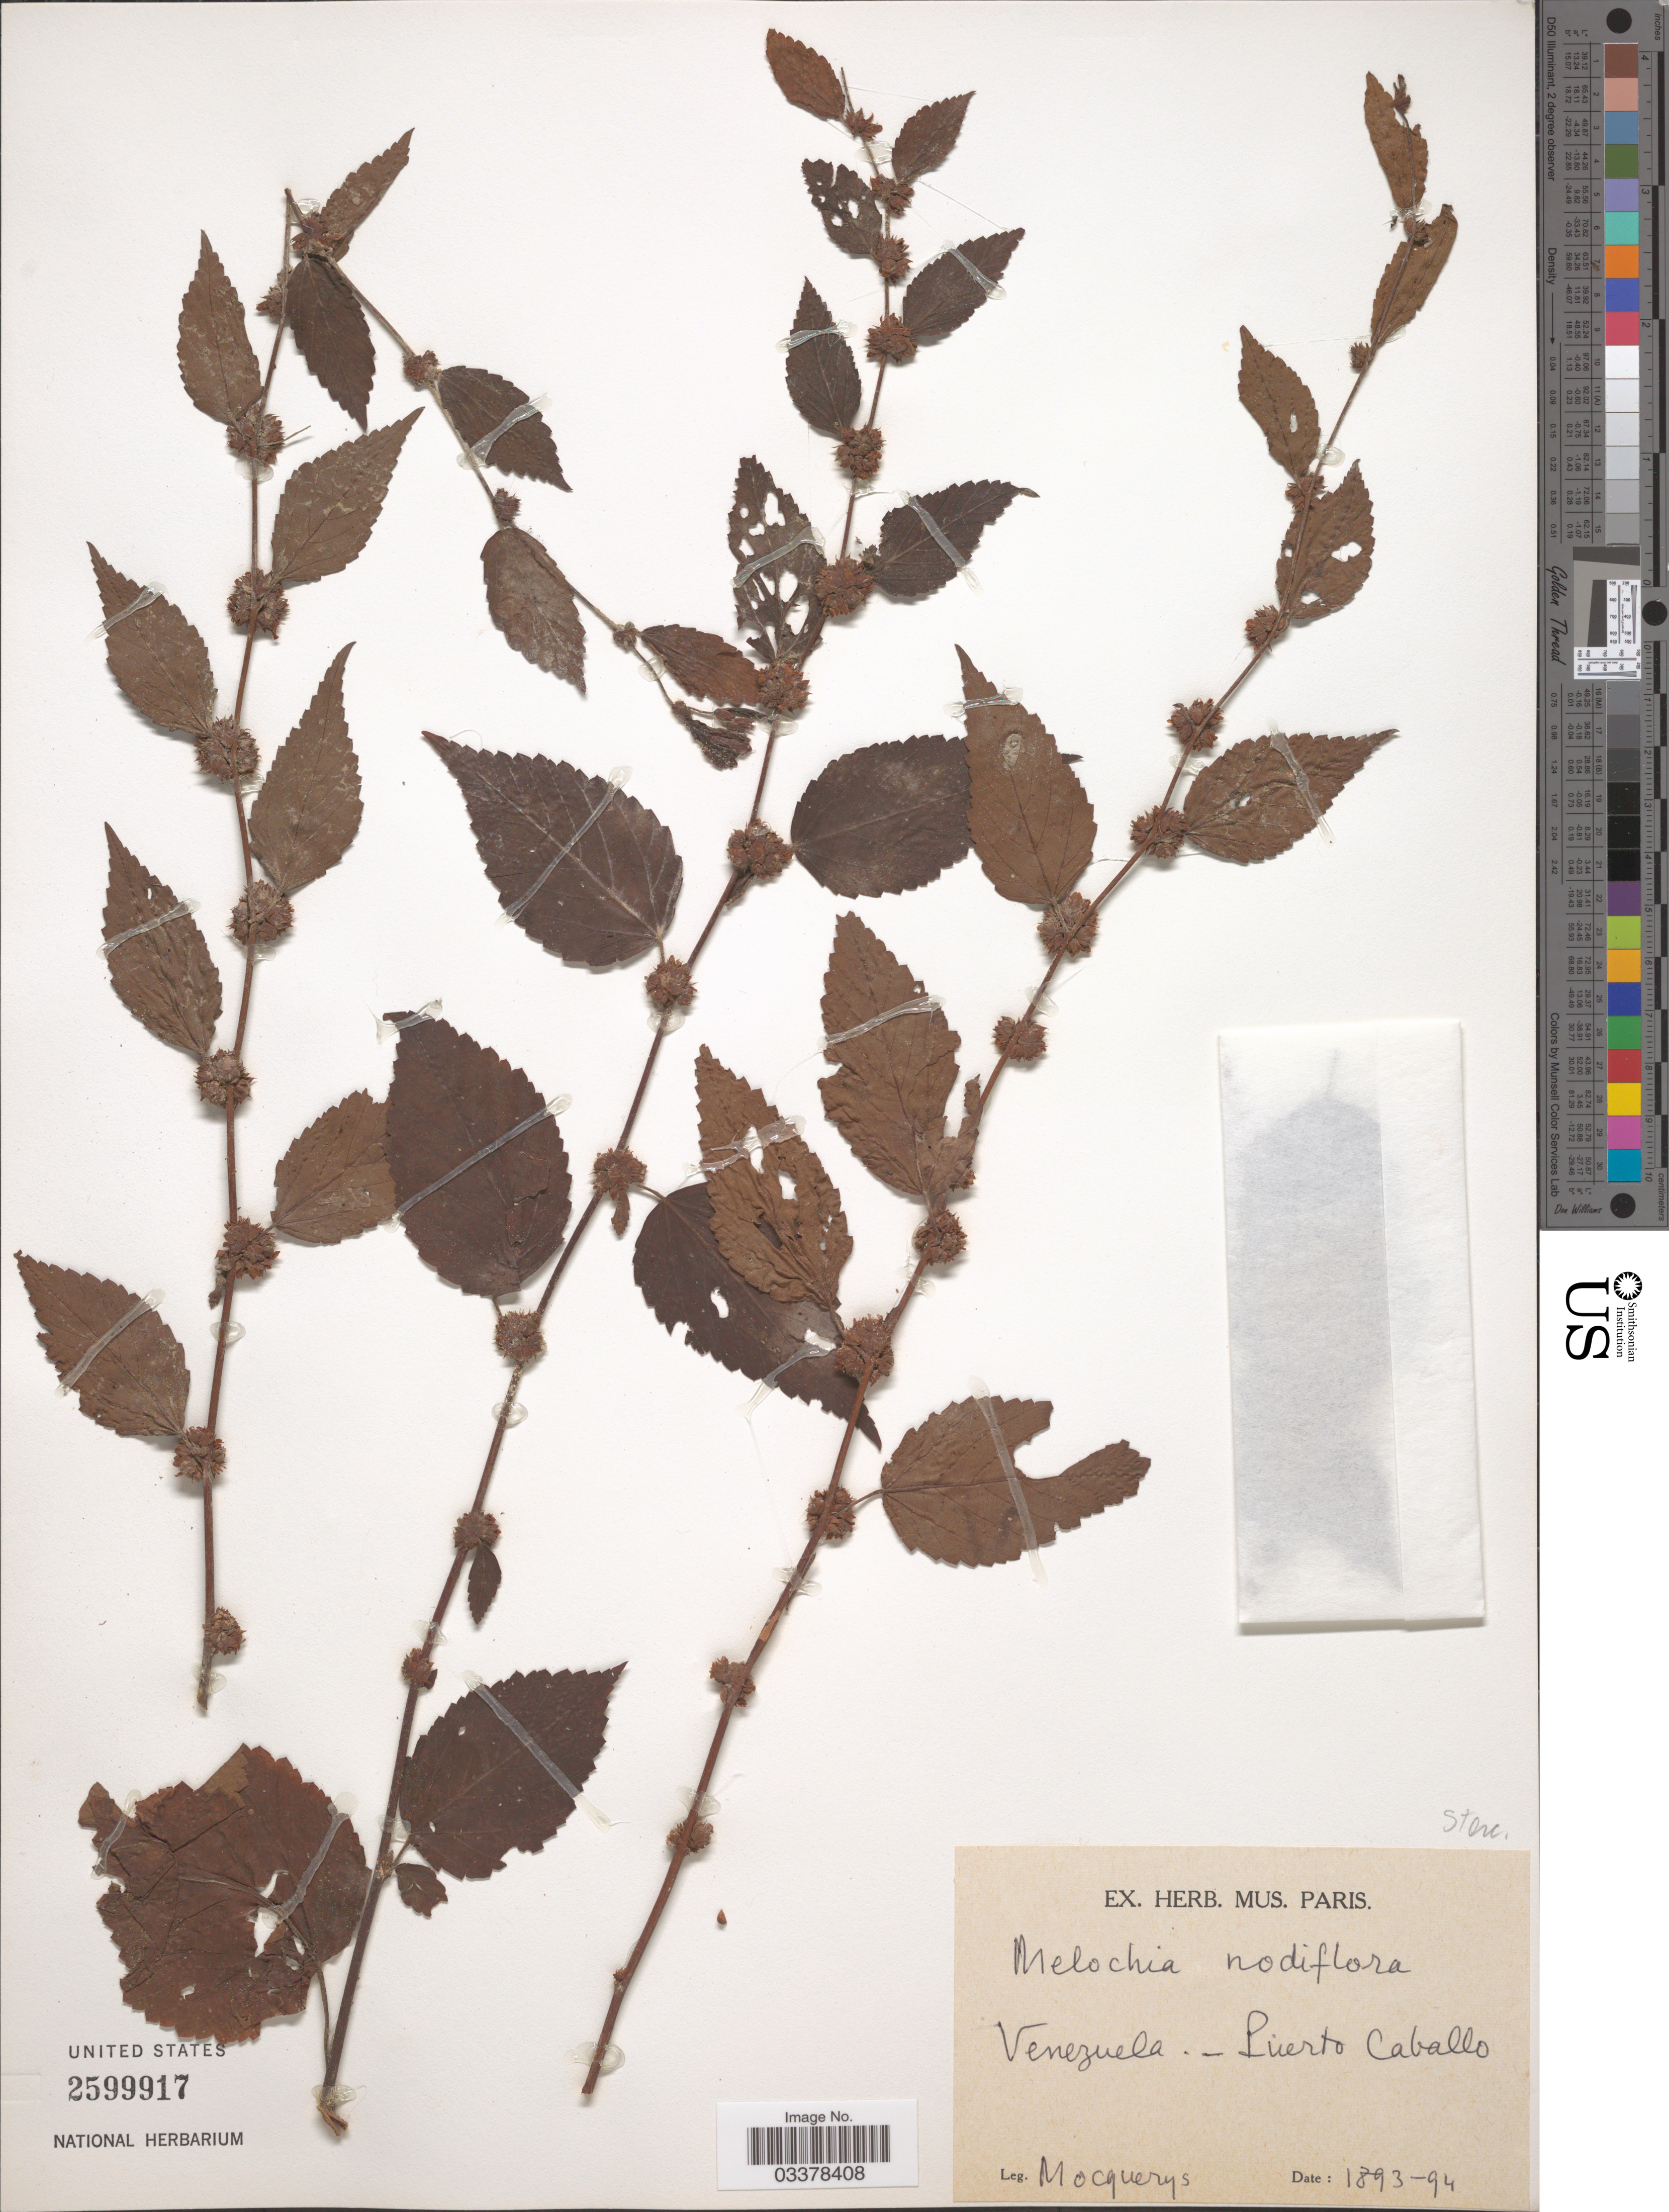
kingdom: Plantae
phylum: Tracheophyta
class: Magnoliopsida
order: Malvales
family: Malvaceae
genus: Melochia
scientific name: Melochia nodiflora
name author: Sw.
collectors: A. Mocquerys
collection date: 1893/1894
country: Venezuela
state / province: Carabobo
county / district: Puerto Cabello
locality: Puerto Cabello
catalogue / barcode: US 2599917